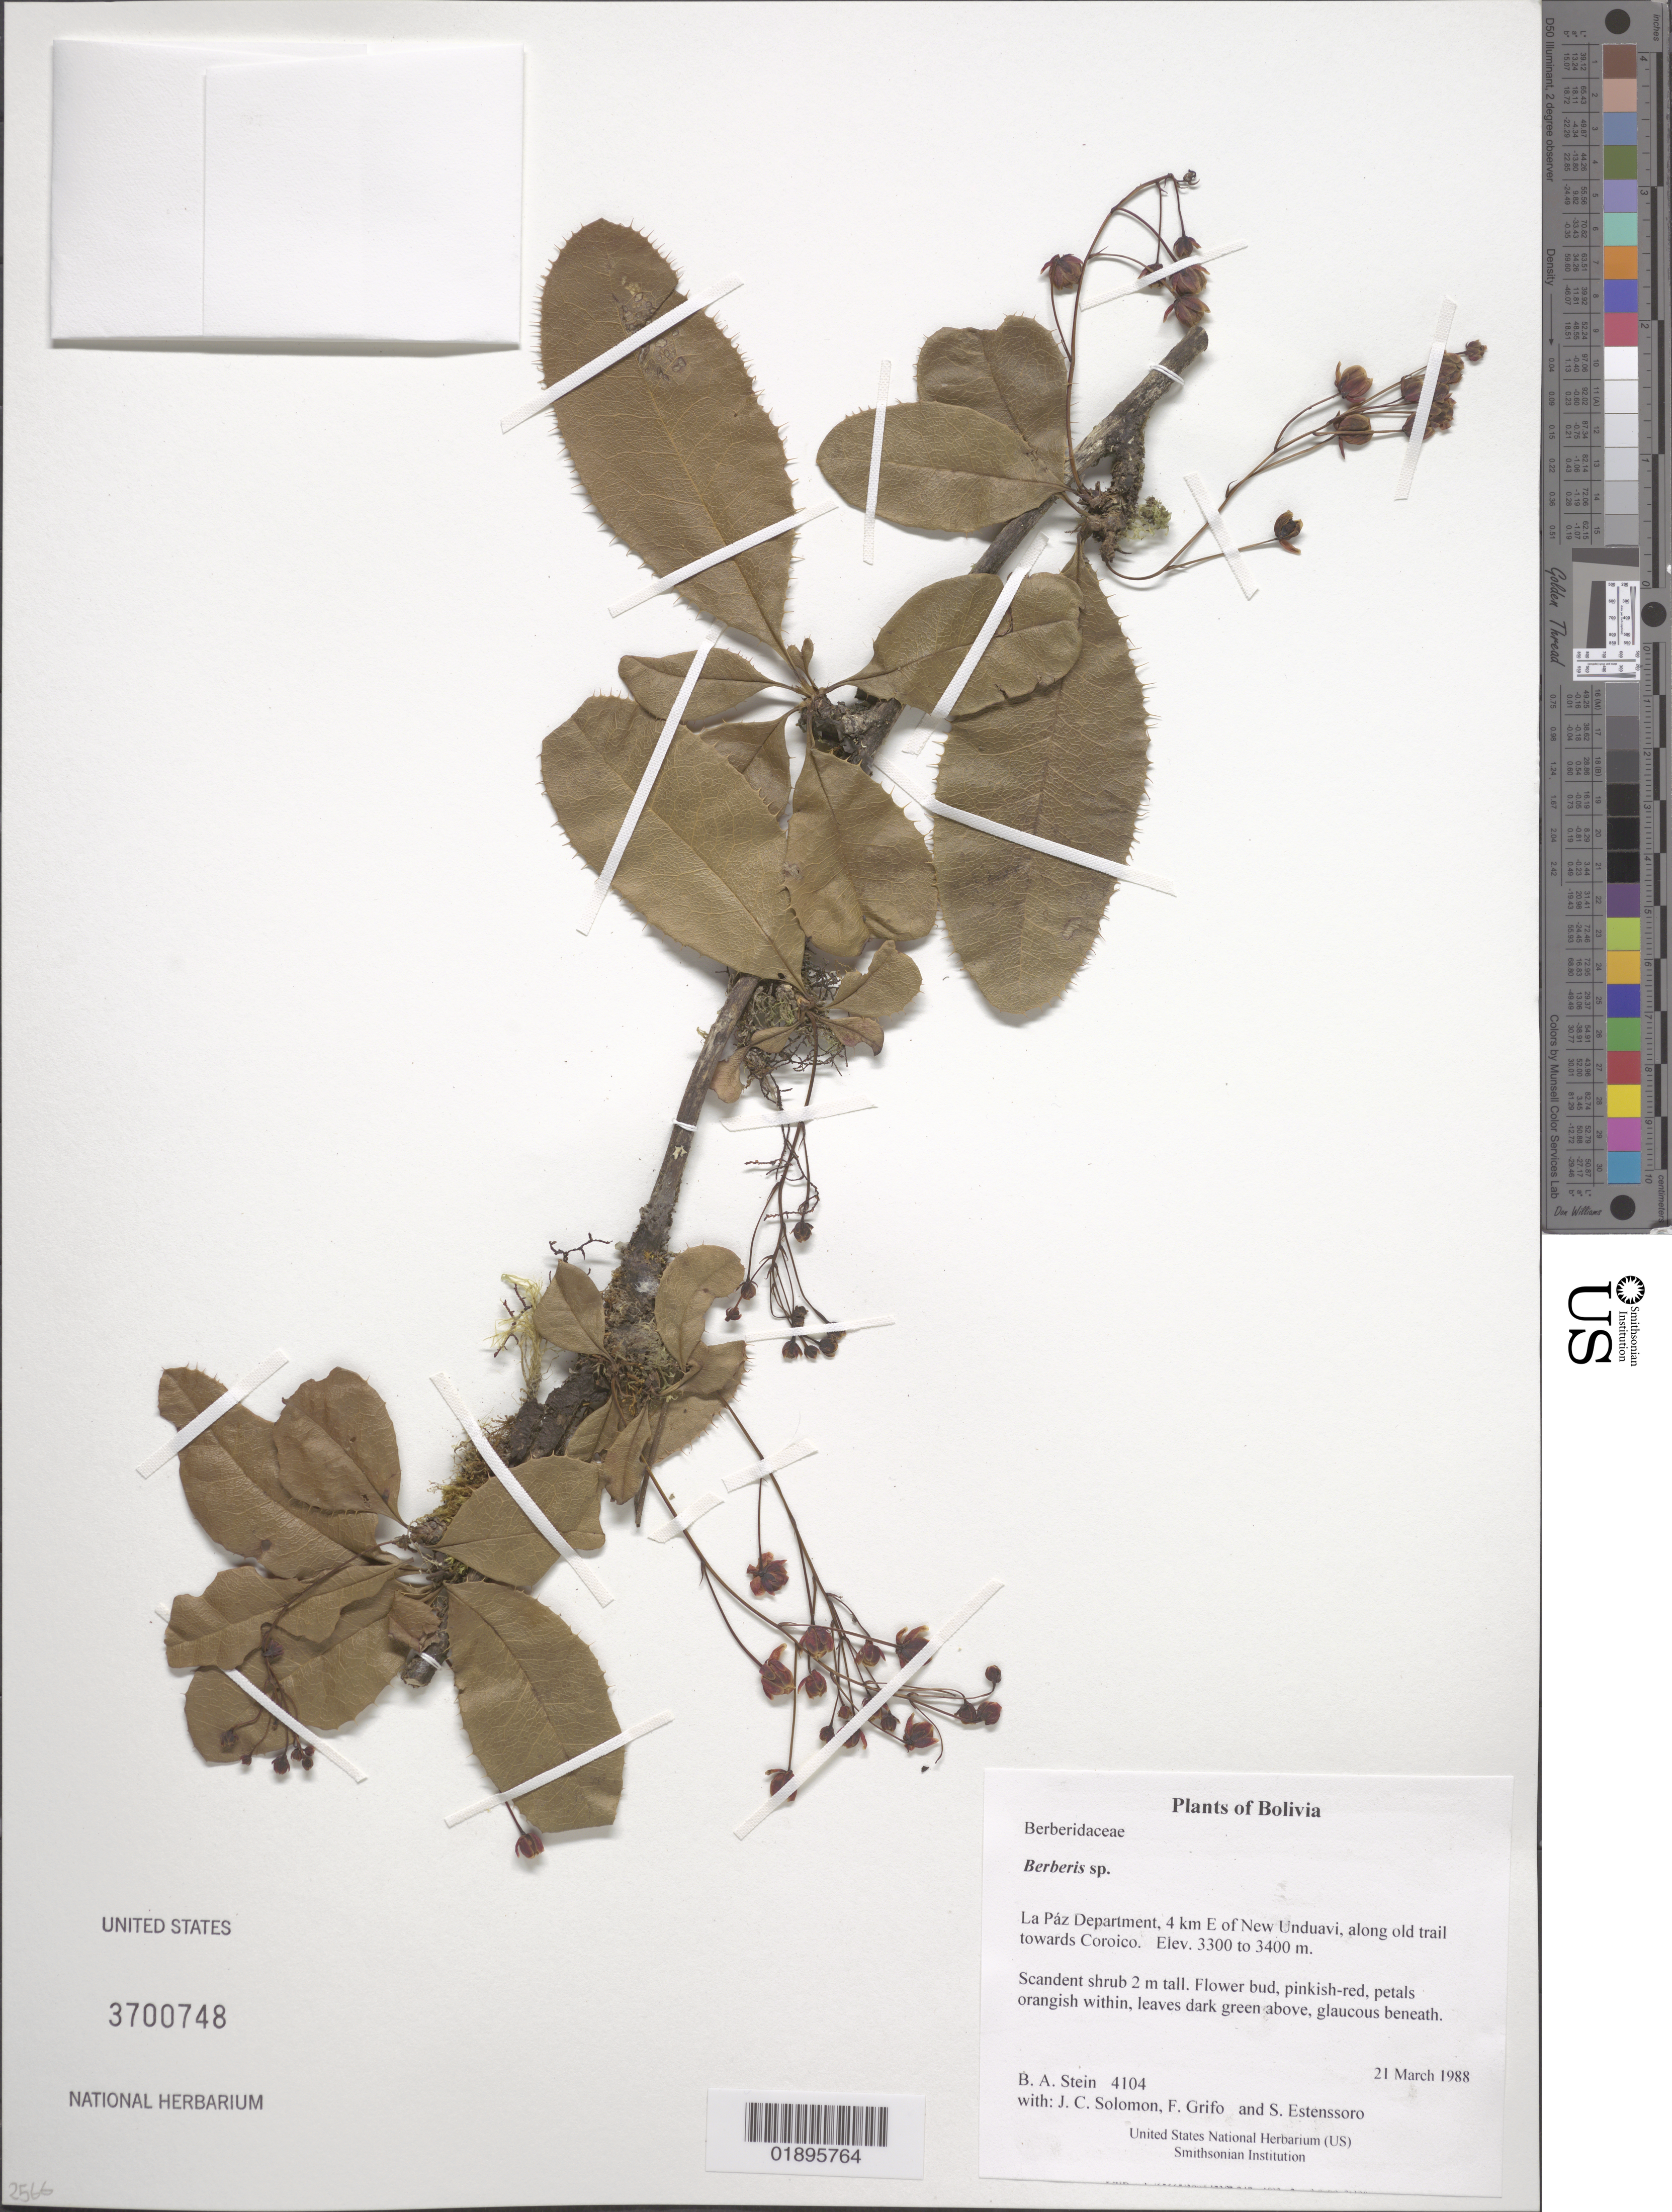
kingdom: Plantae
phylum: Tracheophyta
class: Magnoliopsida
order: Ranunculales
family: Berberidaceae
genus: Berberis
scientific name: Berberis sp.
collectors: B. A. Stein, J. C. Solomon, F. Grifo & S. Estenssoro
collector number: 4104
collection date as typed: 21 March 1988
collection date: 1988-03-21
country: Bolivia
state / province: La Páz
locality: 4 km E of New Unduavi, along old trail towards Coroico.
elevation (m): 3300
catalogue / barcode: US 3700748